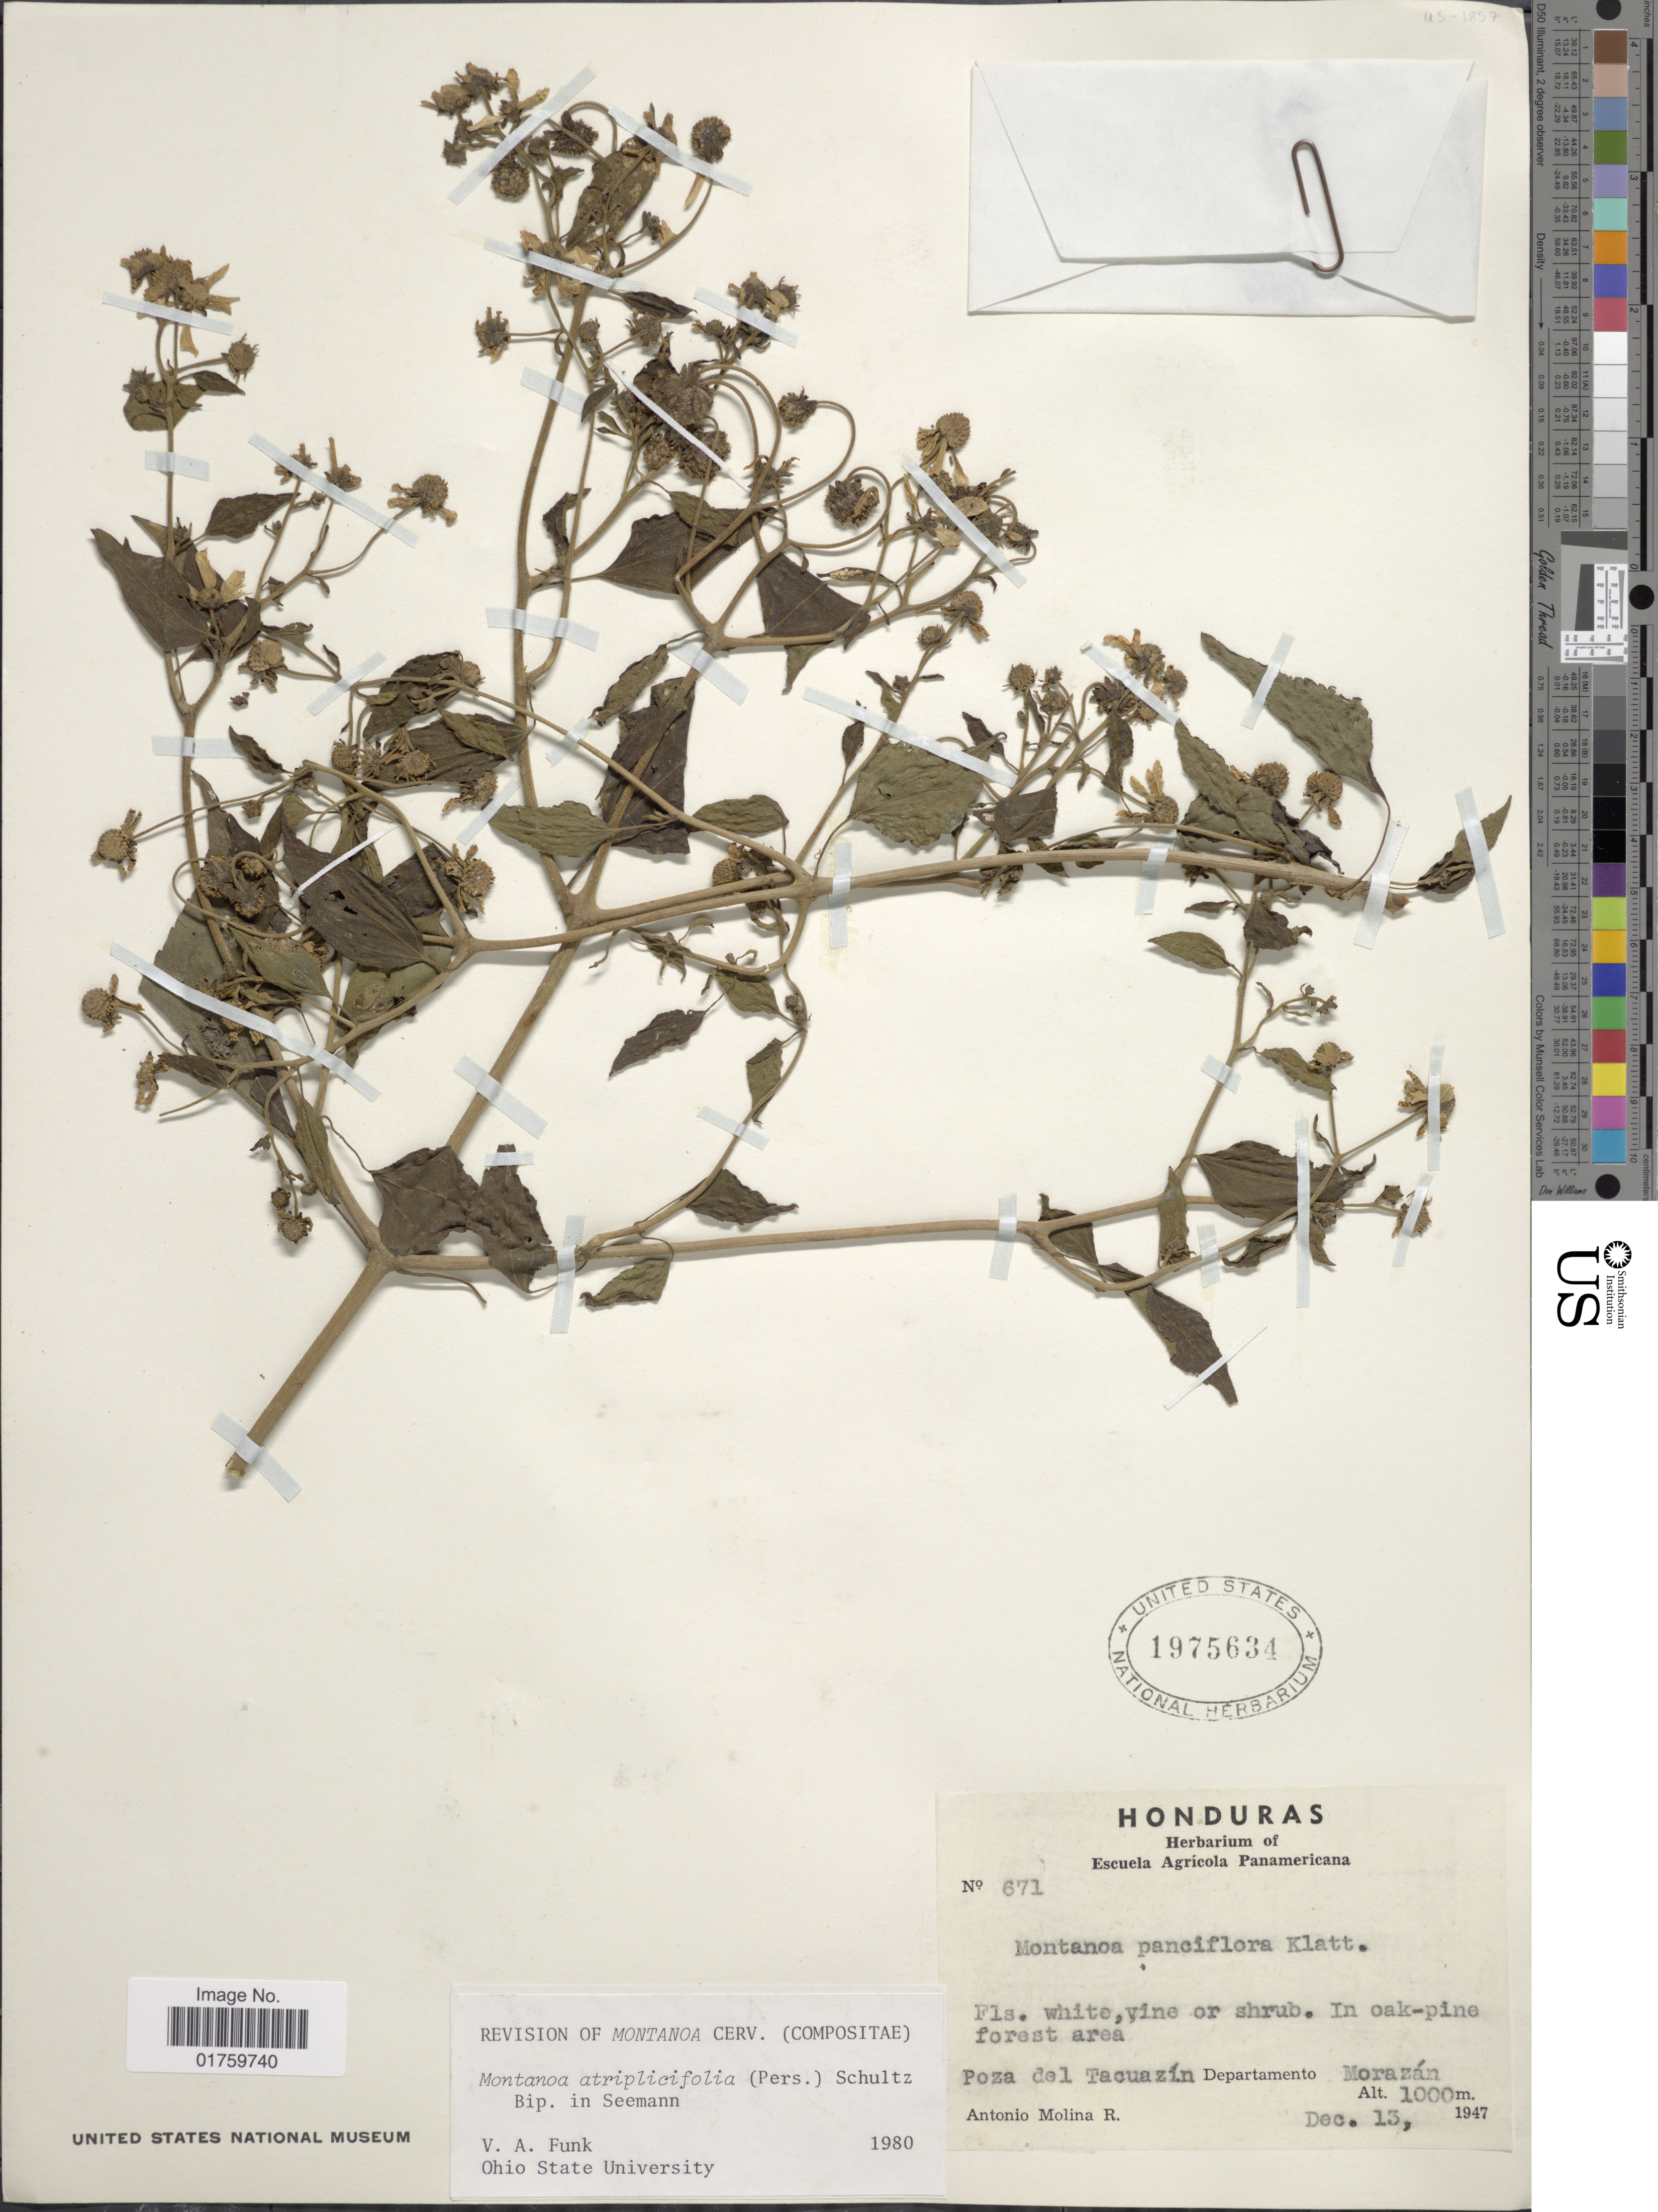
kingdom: Plantae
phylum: Tracheophyta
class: Magnoliopsida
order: Asterales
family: Asteraceae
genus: Montanoa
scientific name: Montanoa atriplicifolia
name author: (Pers.) Sch. Bip.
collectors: A. Molina R.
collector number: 671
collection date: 1947-12-13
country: Honduras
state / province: Fco. Morazán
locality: In oak-pine forest area, Poza del Tacuazin.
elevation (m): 1000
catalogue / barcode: US 1975634